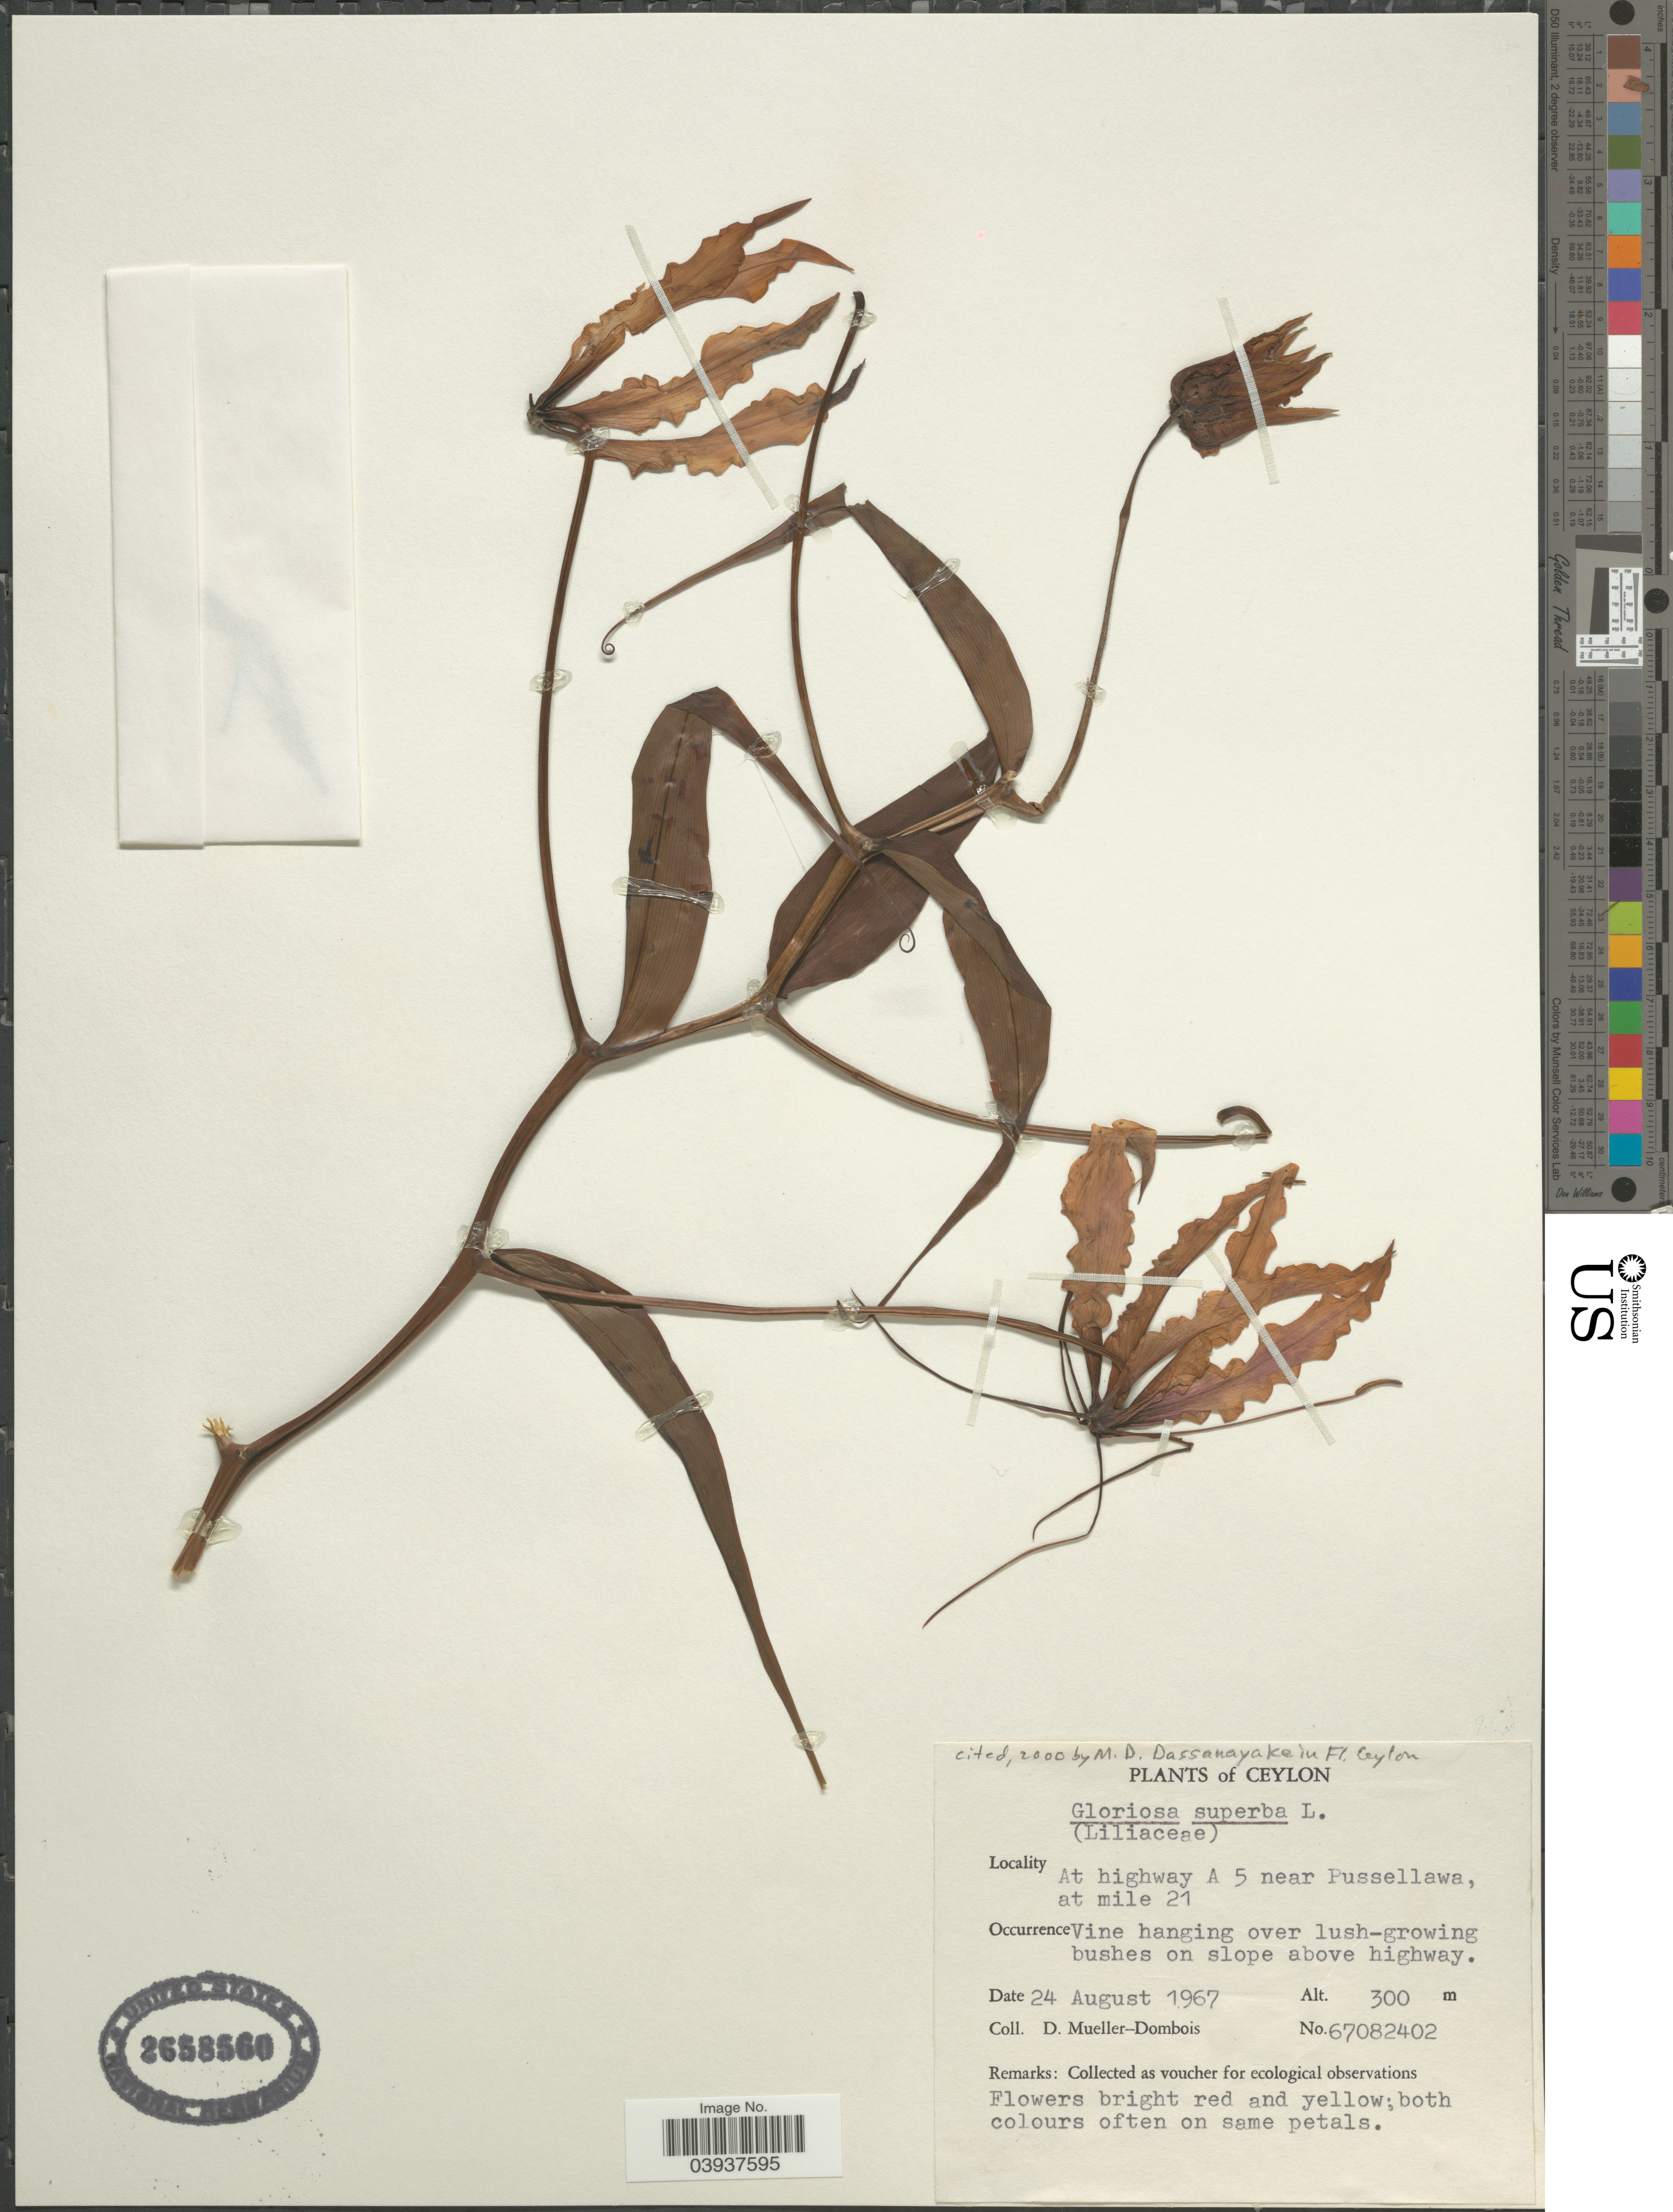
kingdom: Plantae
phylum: Tracheophyta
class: Liliopsida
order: Liliales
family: Colchicaceae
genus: Gloriosa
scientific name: Gloriosa superba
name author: L.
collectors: D. Mueller-Dombois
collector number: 67082402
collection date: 1967-08-24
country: Sri Lanka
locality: Ceylon. At highway A 5 near Pussellawa, at mile 21. On slope above highway.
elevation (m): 300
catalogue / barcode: US 2658560